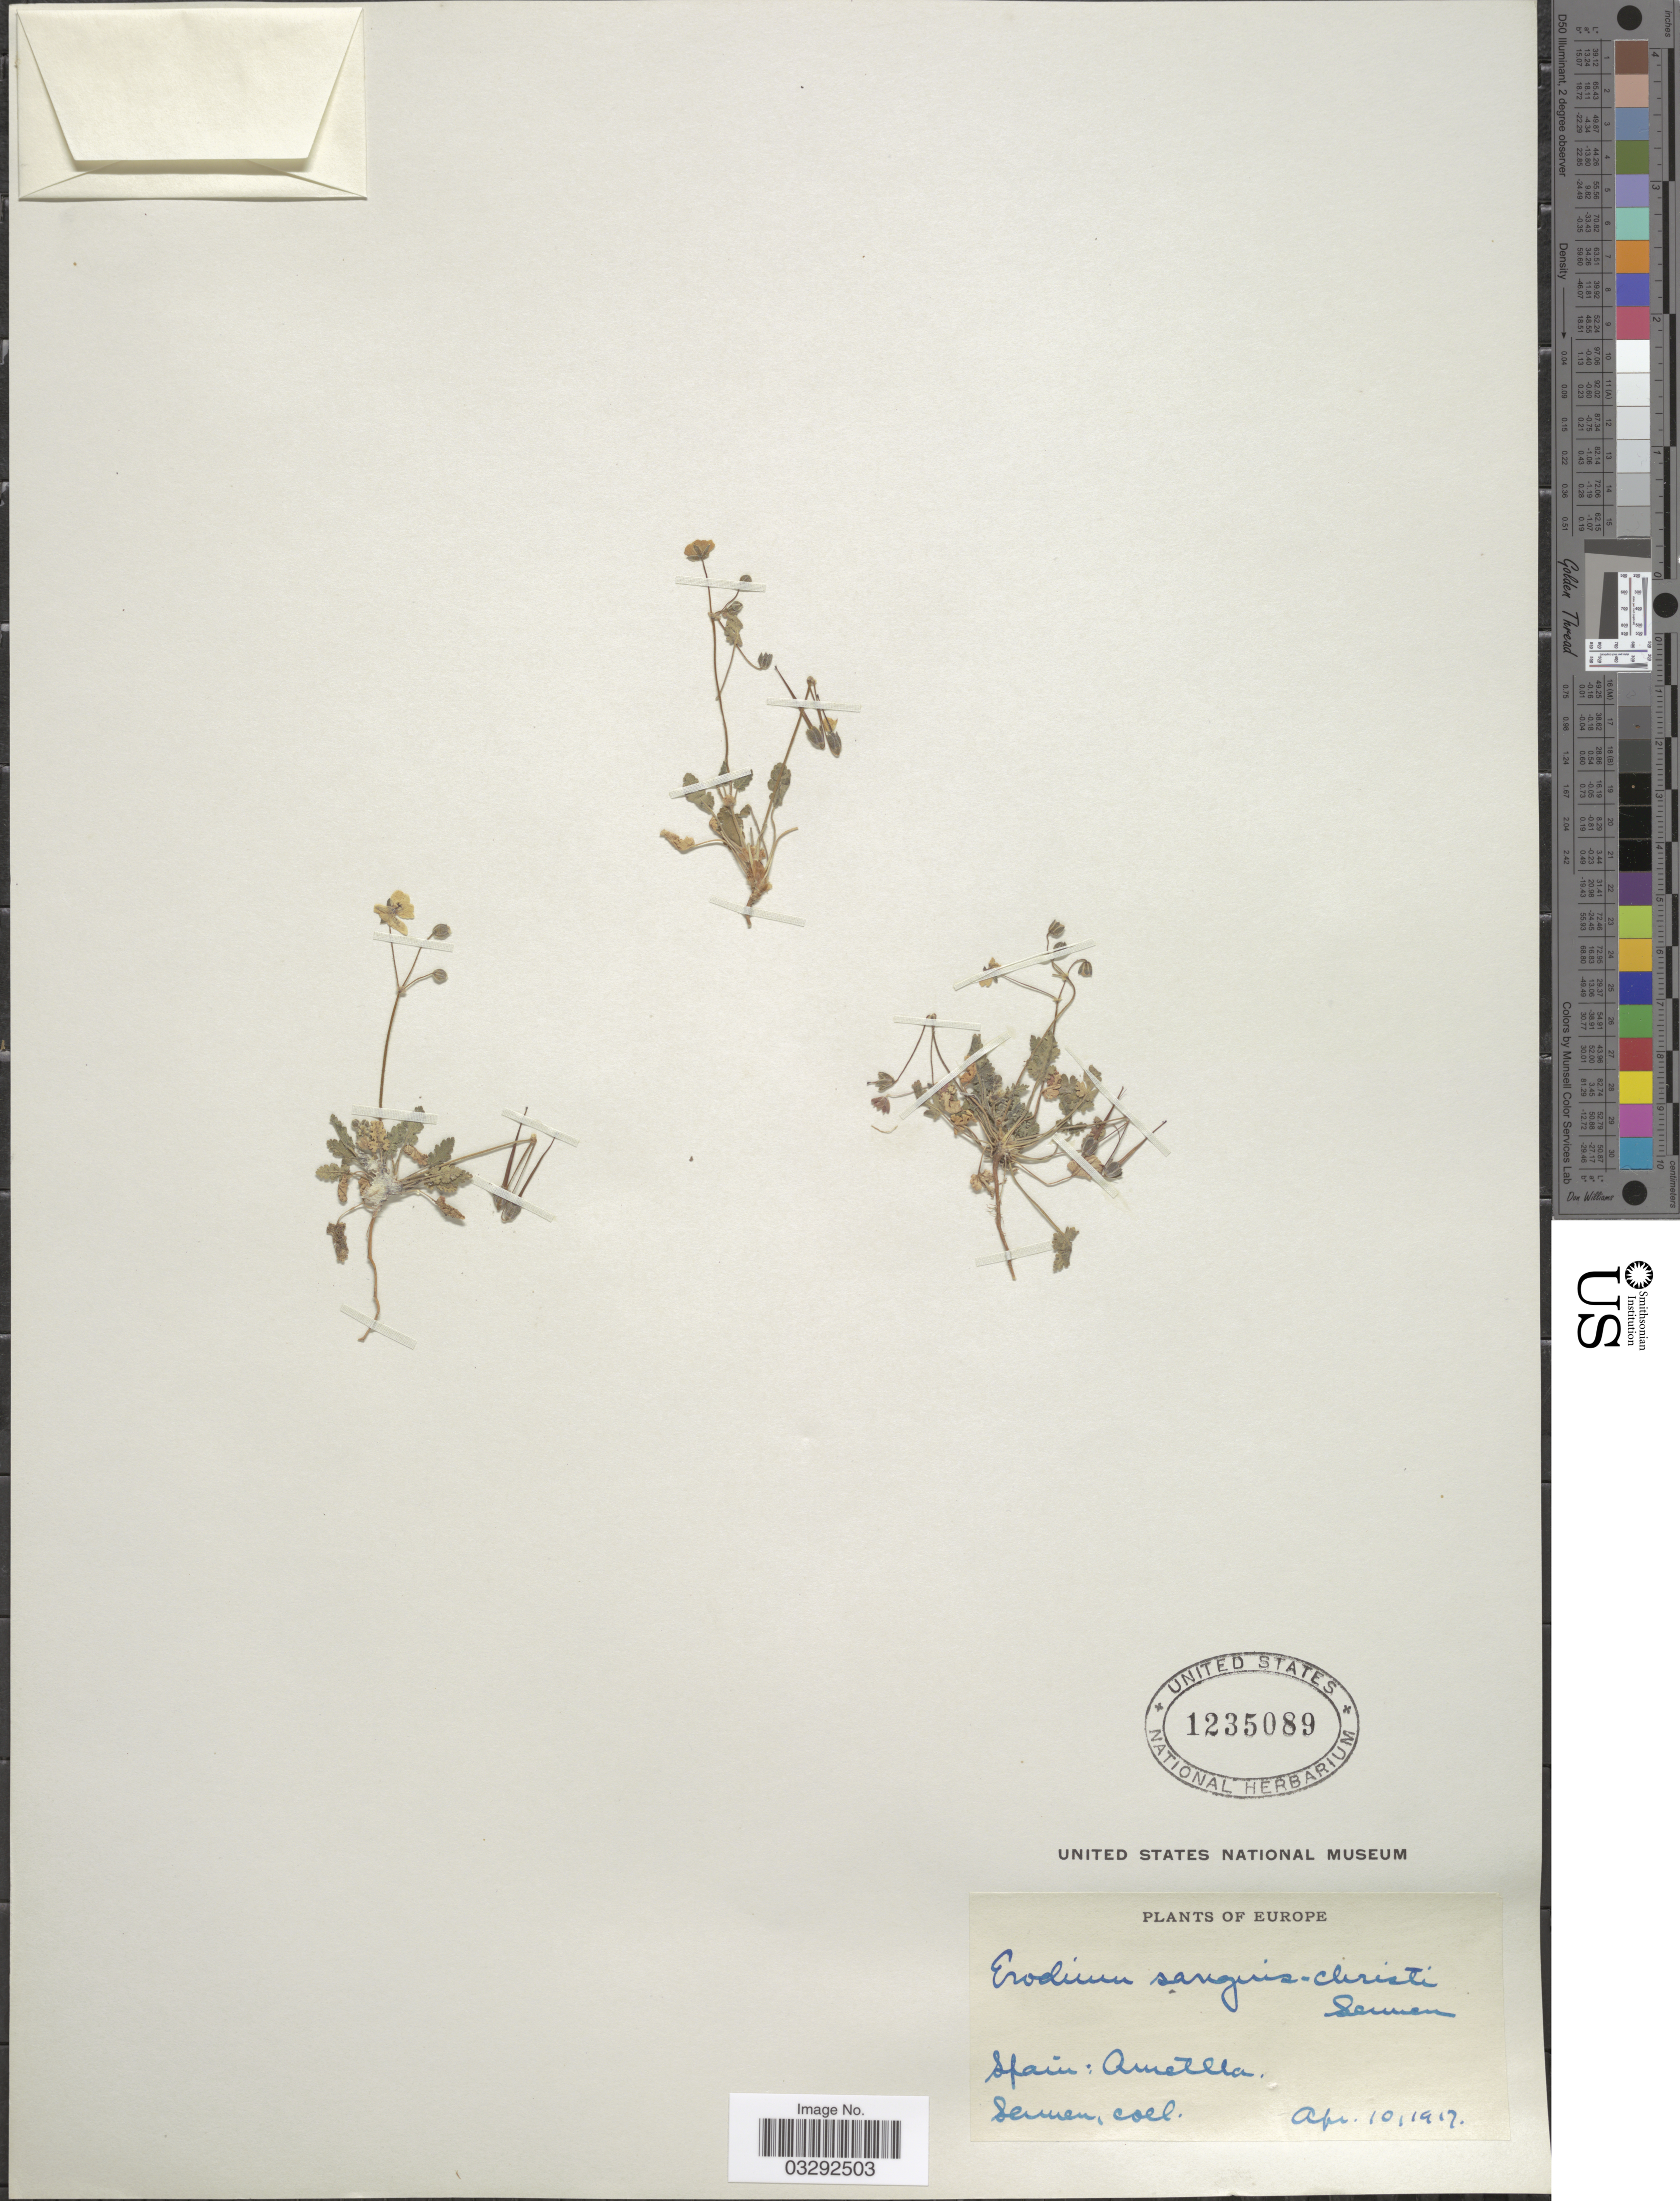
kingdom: Plantae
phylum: Tracheophyta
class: Magnoliopsida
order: Geraniales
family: Geraniaceae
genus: Erodium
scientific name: Erodium sanguis-christi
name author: Sennen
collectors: E. Sennen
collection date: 1917-04-10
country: Spain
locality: Ametlla.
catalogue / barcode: US 1235089